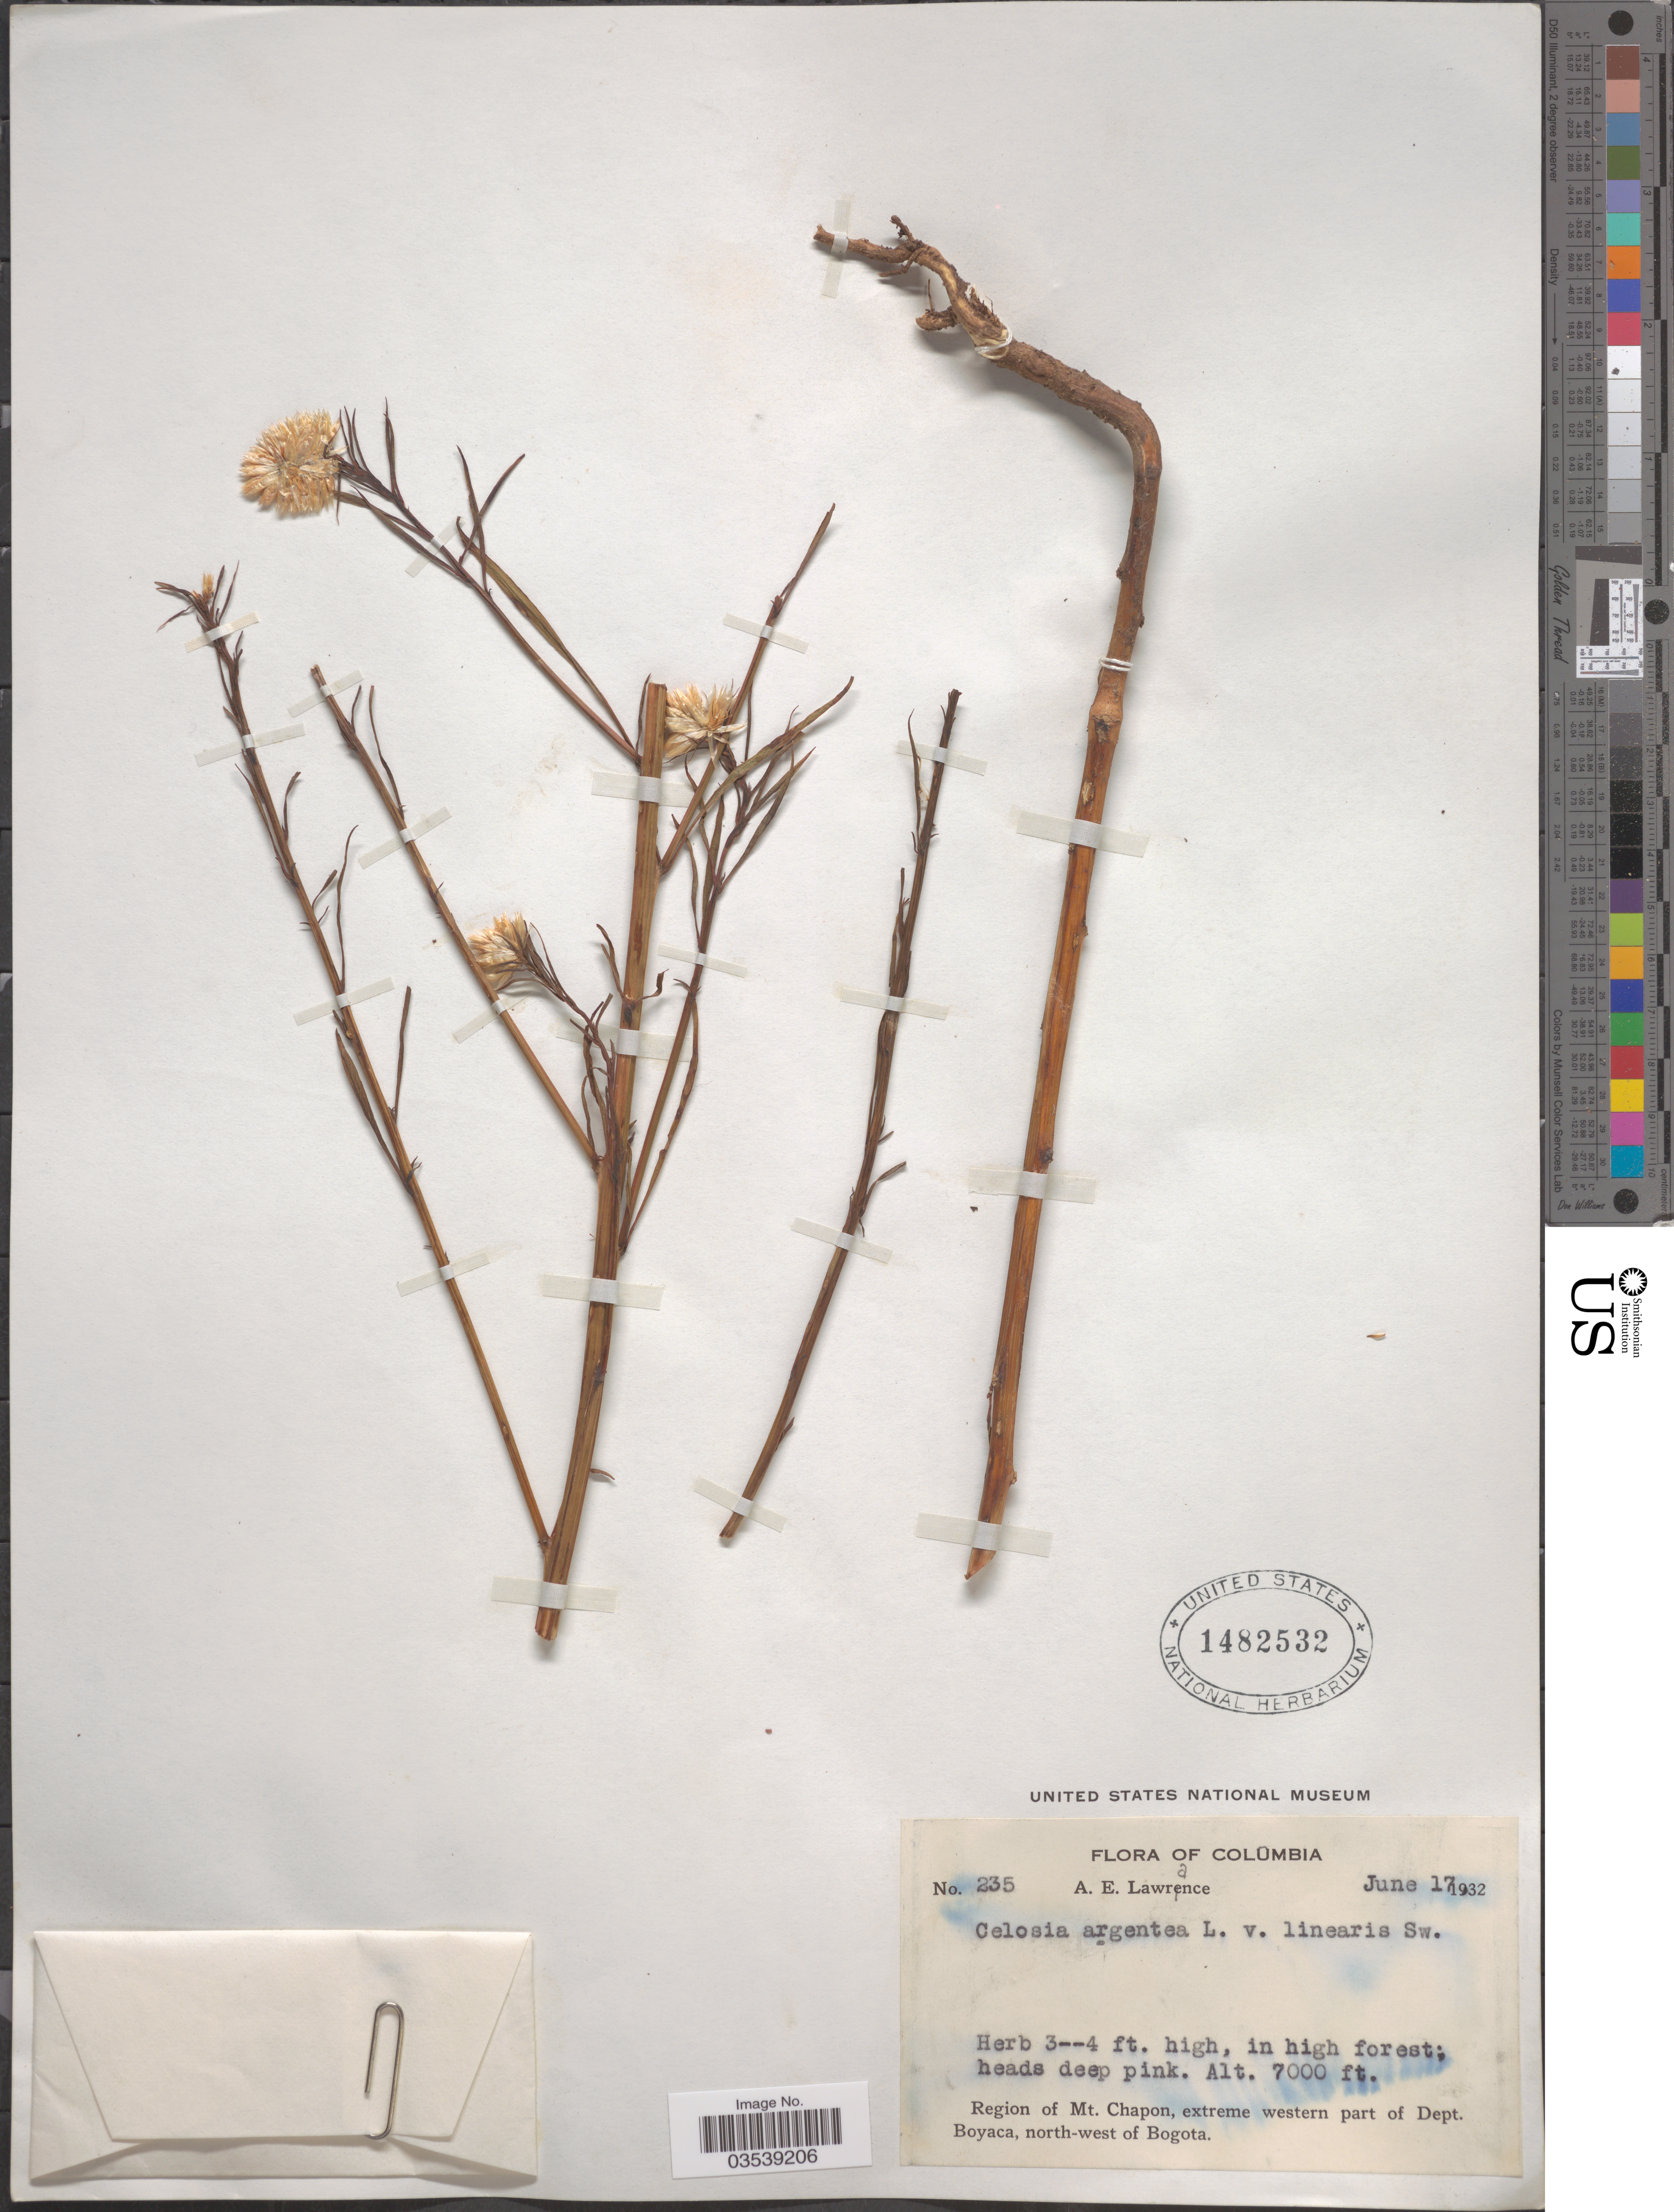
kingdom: Plantae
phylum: Tracheophyta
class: Magnoliopsida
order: Caryophyllales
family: Amaranthaceae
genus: Celosia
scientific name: Celosia argentea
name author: L.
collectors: A. Lawrance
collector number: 235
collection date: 1932-06-17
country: Colombia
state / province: Boyacá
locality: Region of Mt. Chapon, extreme western part of Dept. Boyaca, north-west of Bogota.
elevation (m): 2134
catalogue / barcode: US 1482532